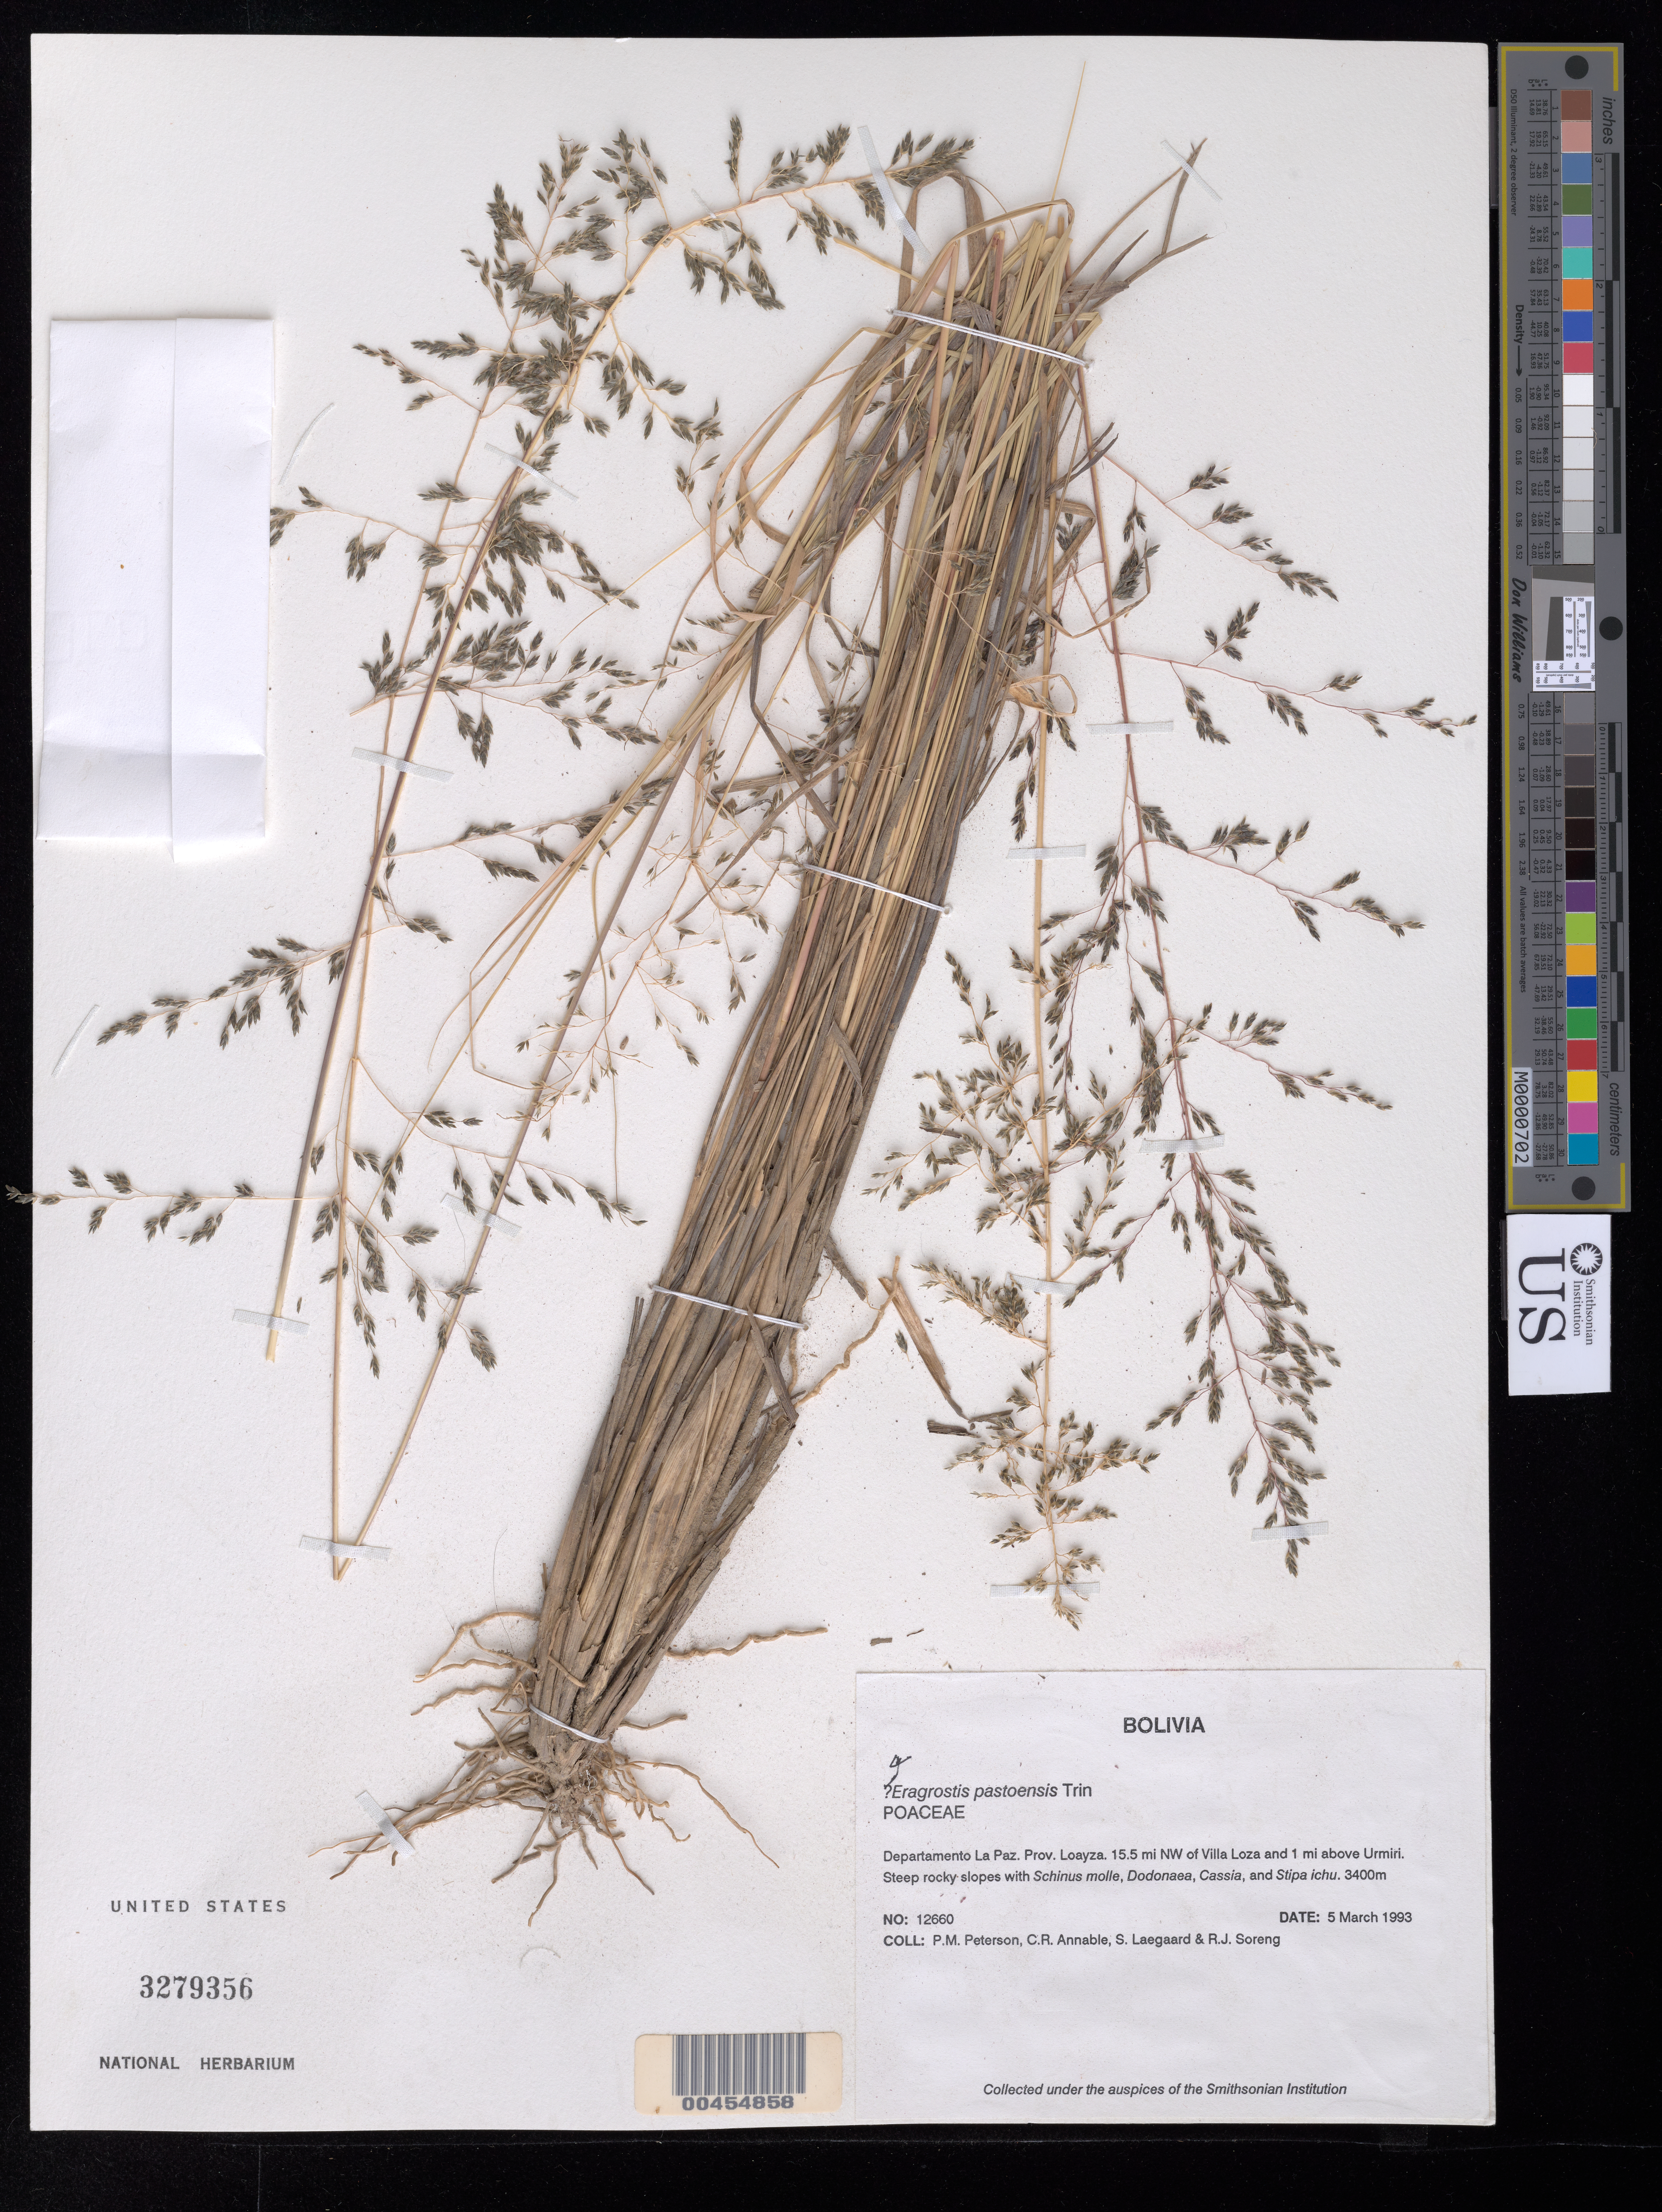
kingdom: Plantae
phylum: Tracheophyta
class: Liliopsida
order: Poales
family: Poaceae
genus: Eragrostis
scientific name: Eragrostis pastoensis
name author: (Kunth) Trin.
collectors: P. M. Peterson, C. R. Annable, S. Lægaard & R. J. Soreng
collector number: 12660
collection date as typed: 05 Mar 1993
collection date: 1993-03-05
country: Bolivia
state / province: La Paz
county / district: Loayza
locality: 15.5 mi NW of Villa Loza and 1 mi above Urmiri.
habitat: Steep rocky slopes with Schinus molle, Dodonaea, Cassia, and Stipa ichu.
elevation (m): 3400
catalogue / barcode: US 3279356